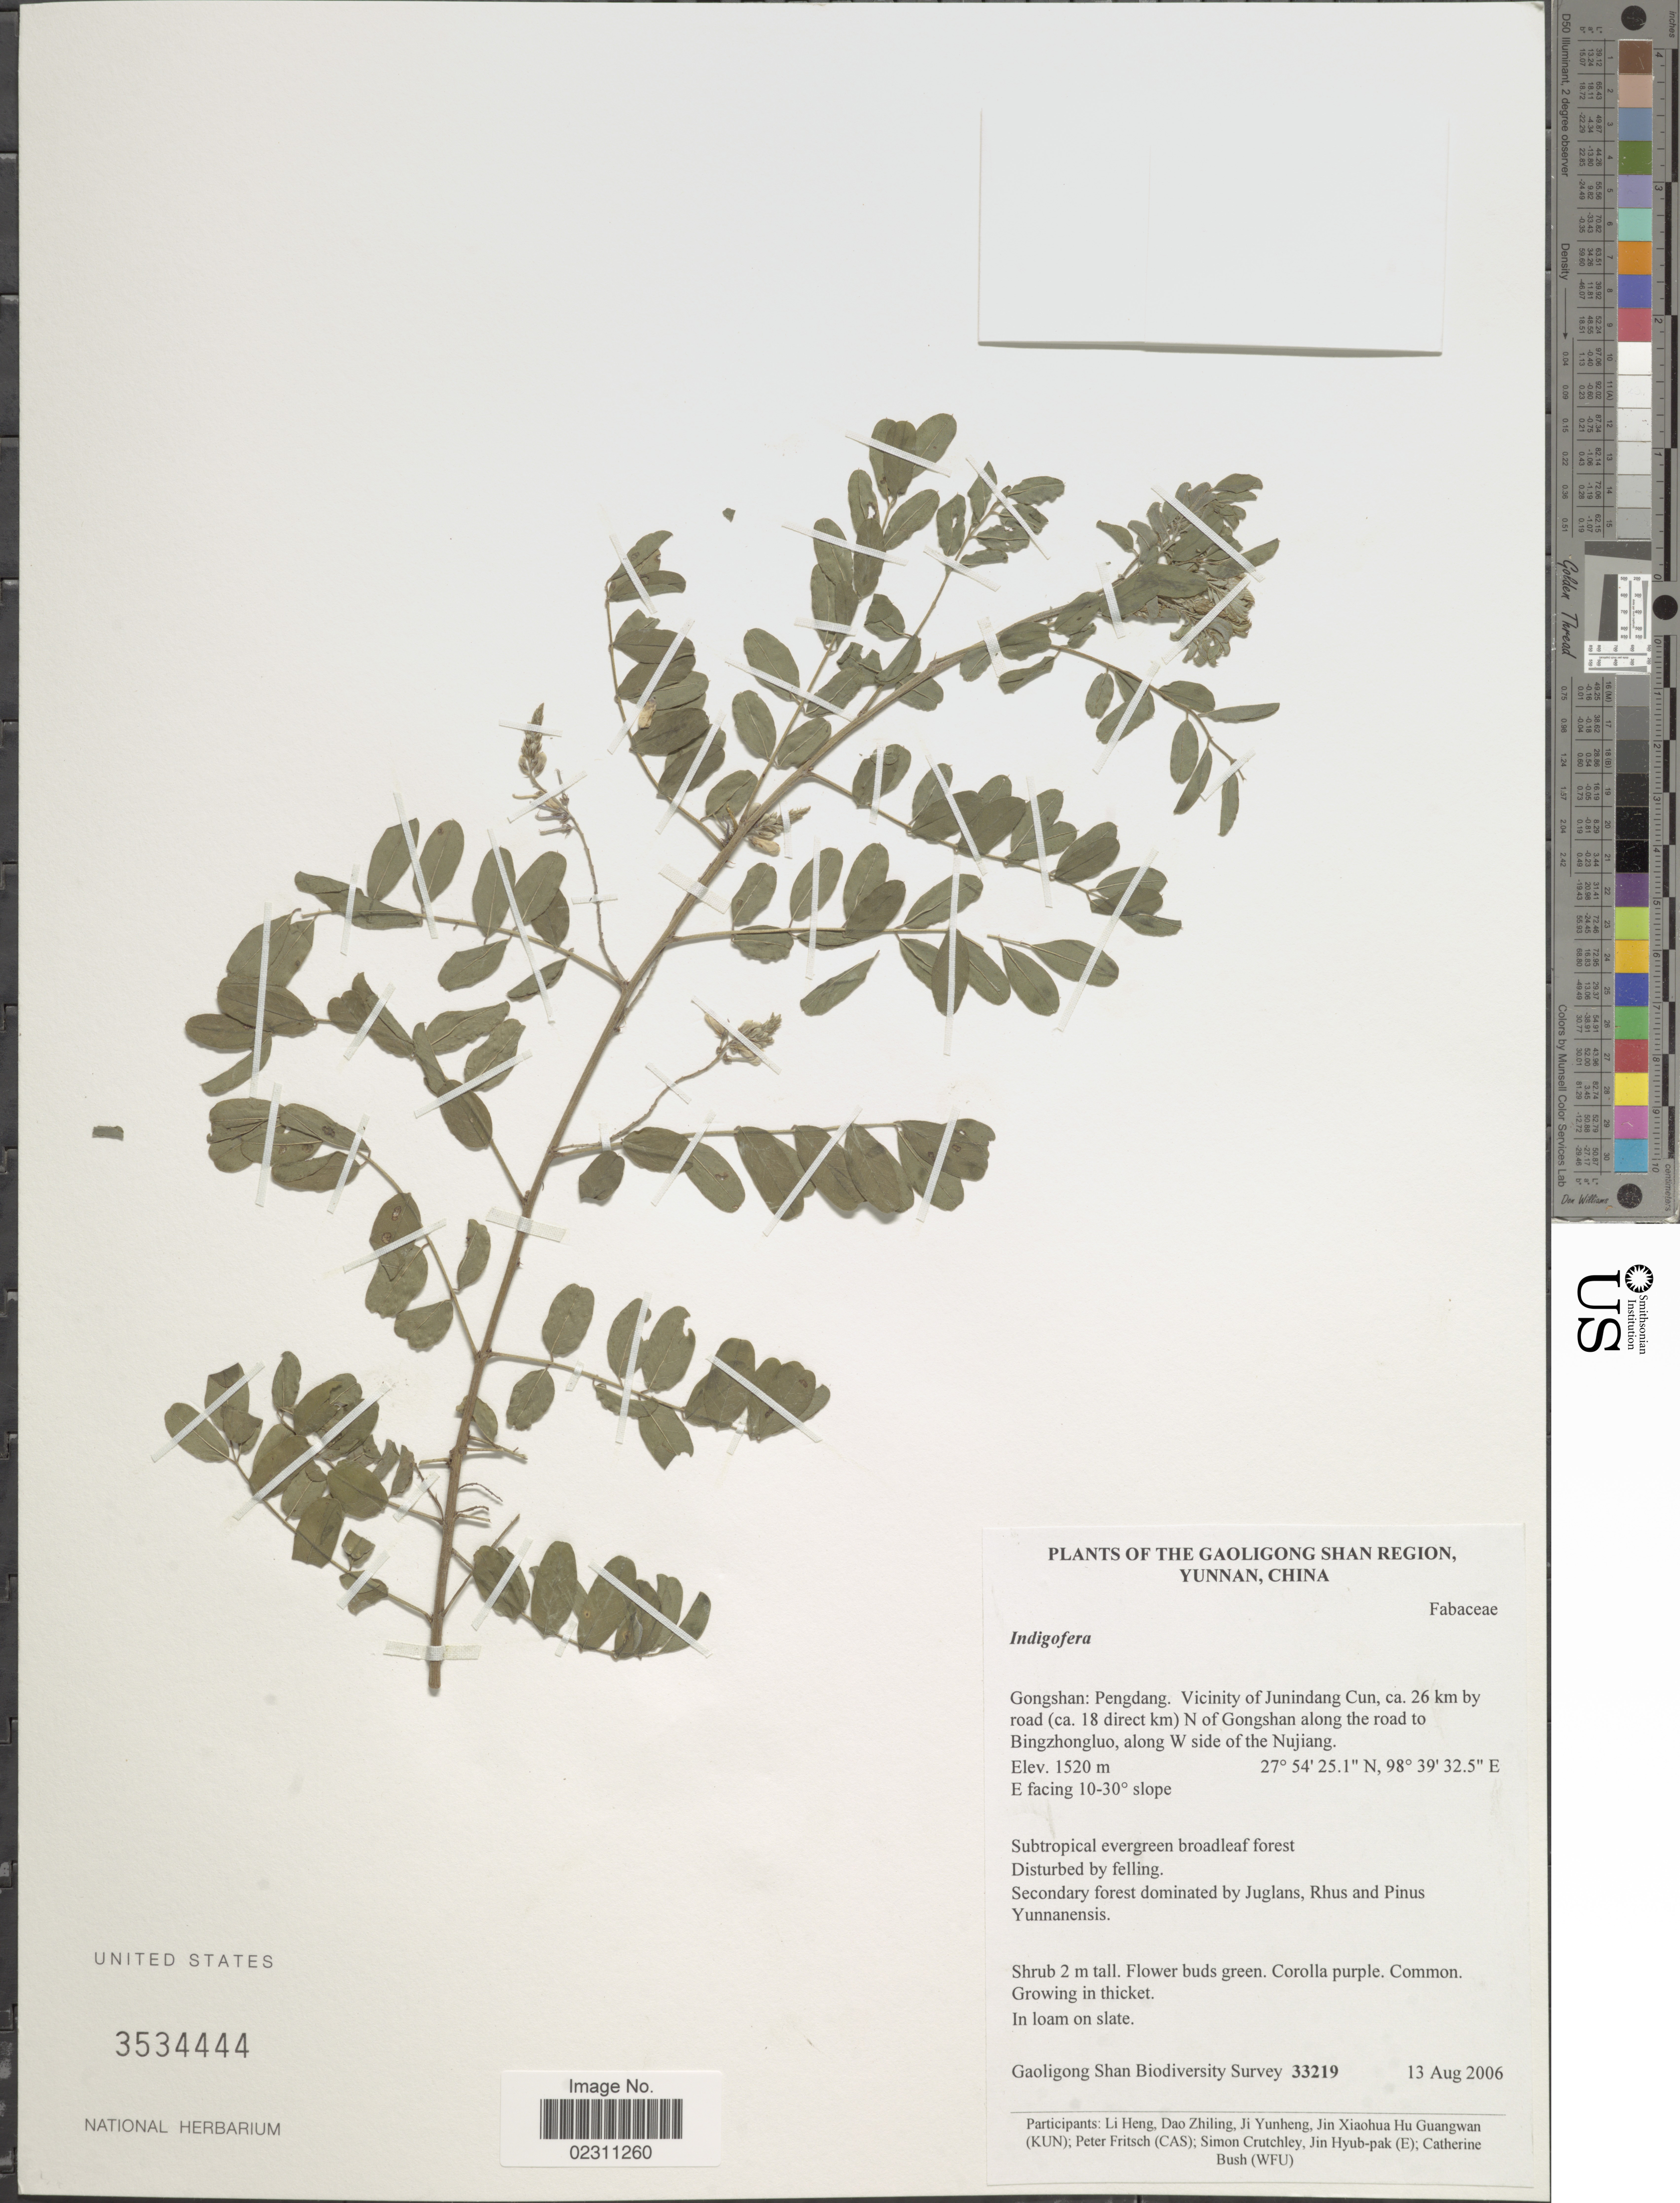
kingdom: Plantae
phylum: Tracheophyta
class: Magnoliopsida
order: Fabales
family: Fabaceae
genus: Indigofera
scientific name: Indigofera sp.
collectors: Gaoligong Shan Biodiversity Survey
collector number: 33219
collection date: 2006-08-13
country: China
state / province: Yunnan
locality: Gongshan: Pengdang. Vicinity of Junindang Cun, ca. 26 km by road (ca. 18 direct km) N of Gongshan along the road to Bingzhongluo, along W side of the Nujiang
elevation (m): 1520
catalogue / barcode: US 3534444